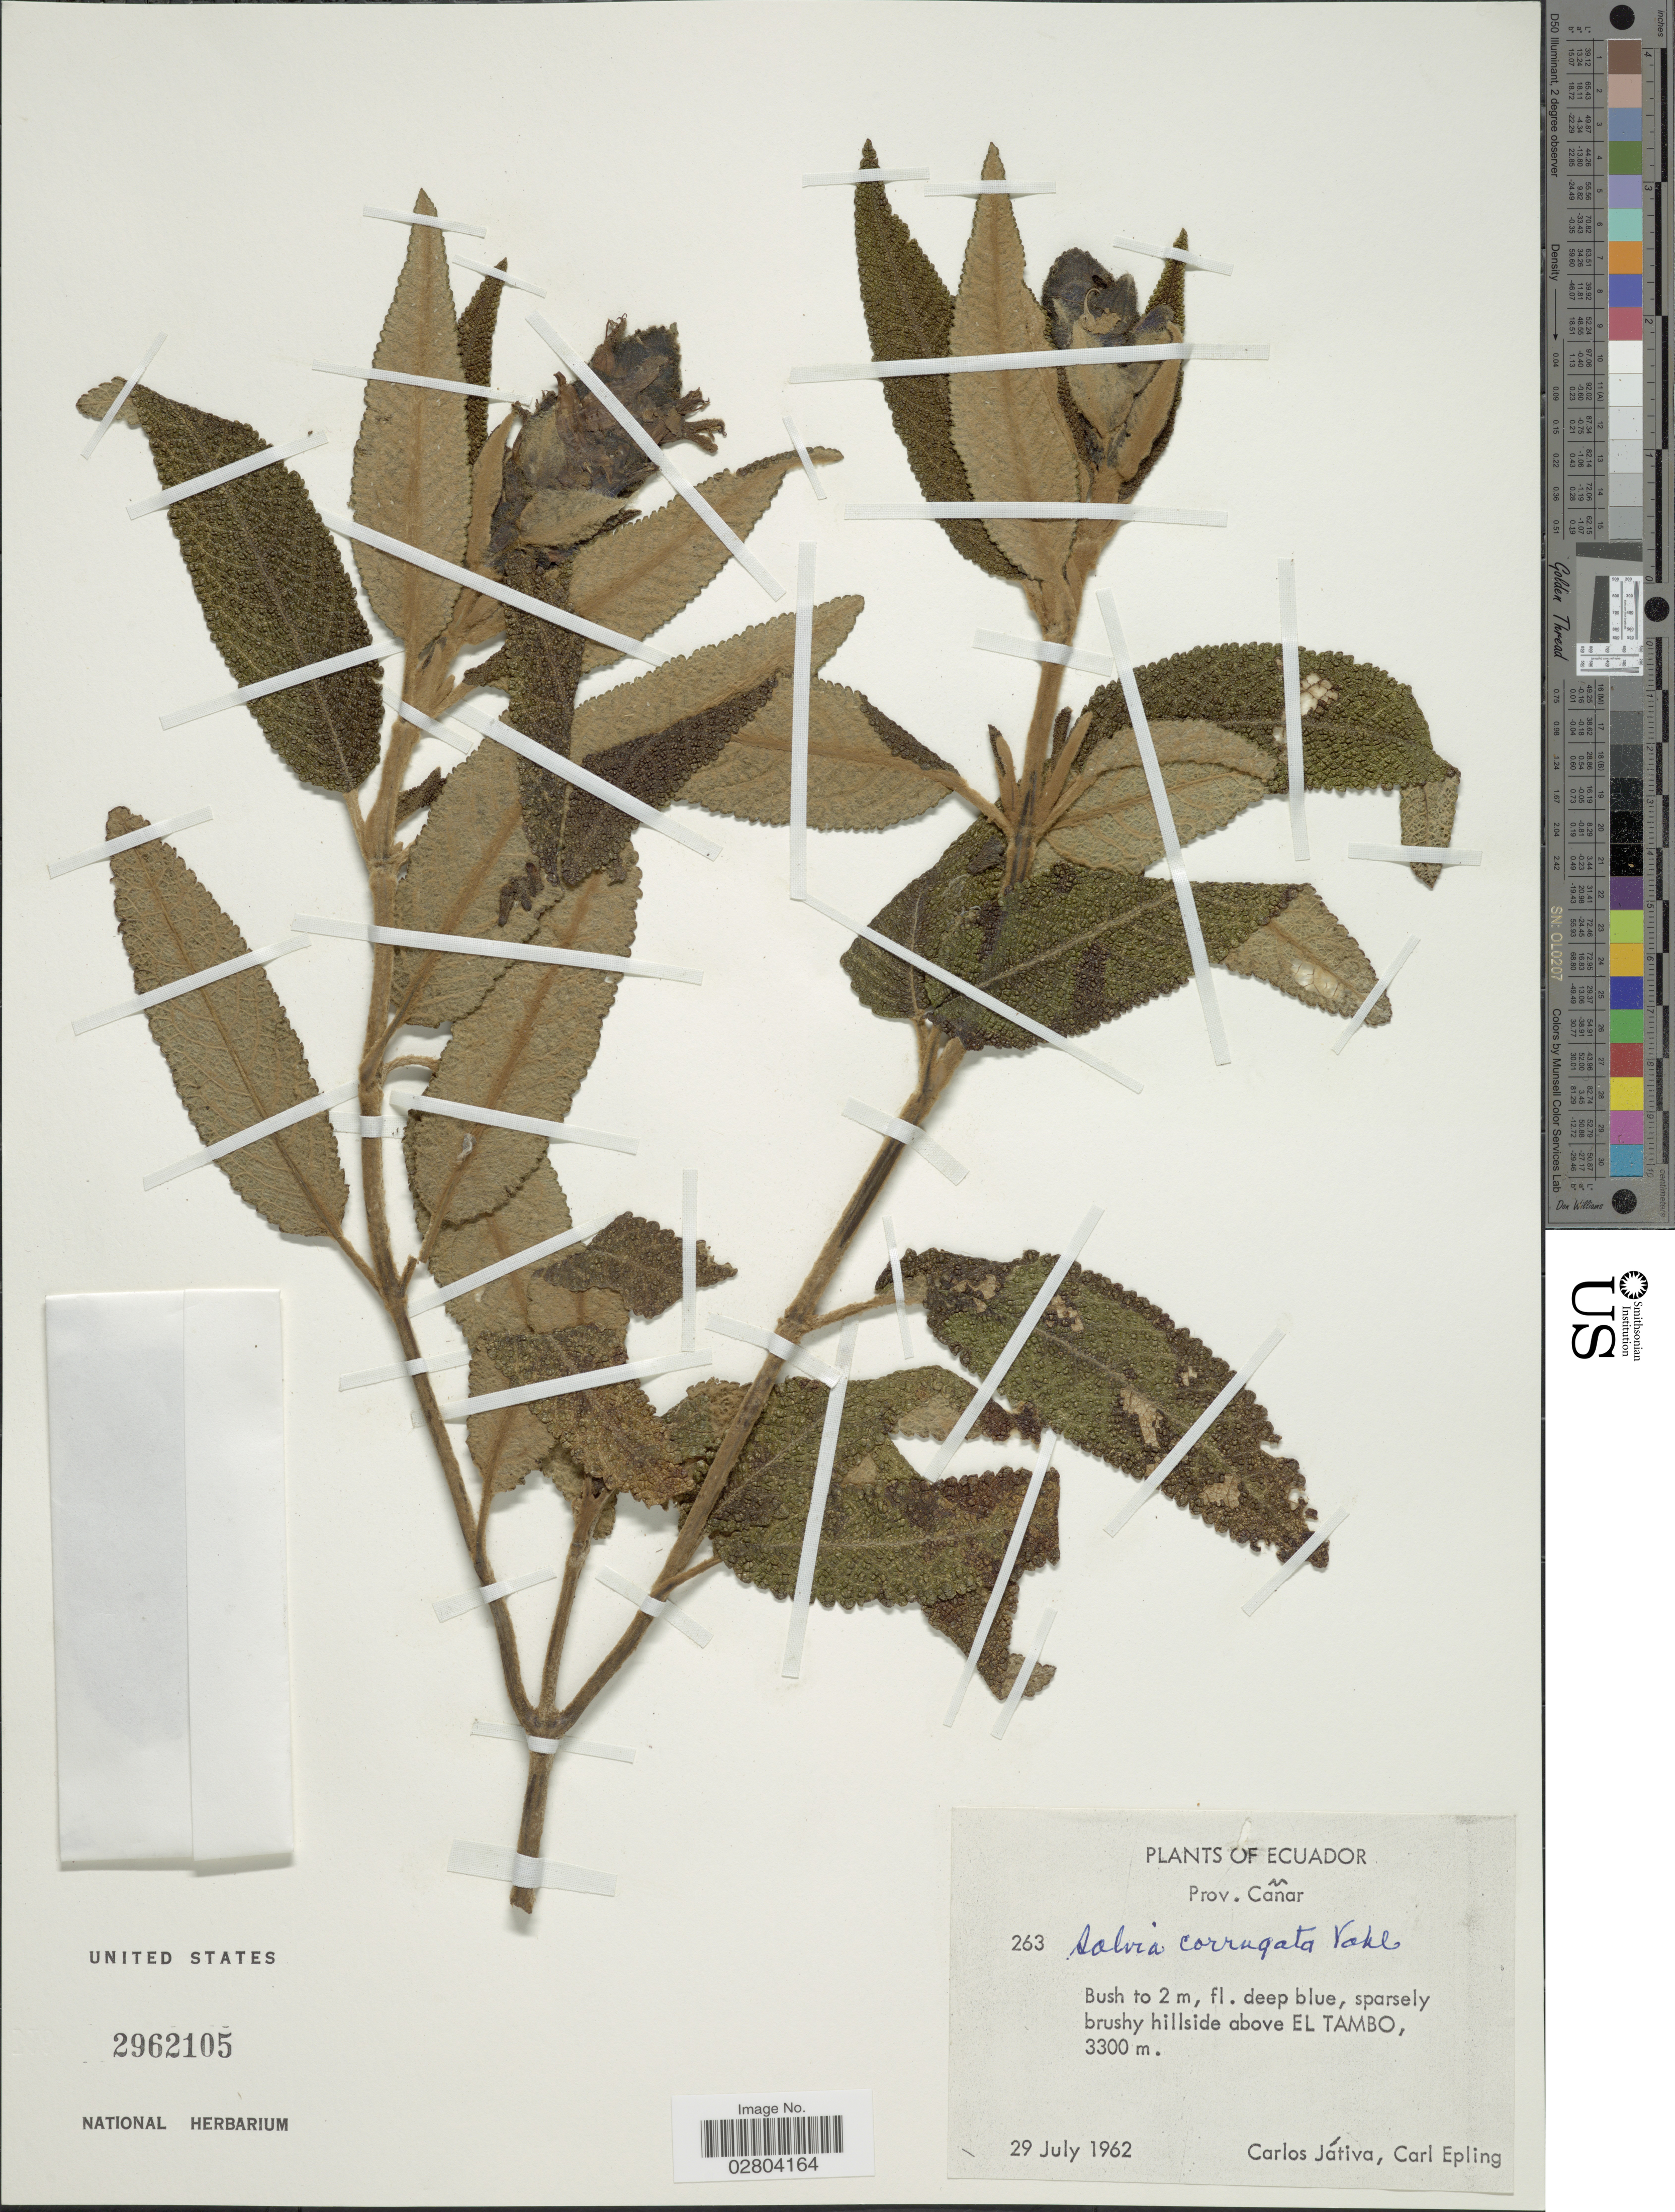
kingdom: Plantae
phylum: Tracheophyta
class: Magnoliopsida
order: Lamiales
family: Lamiaceae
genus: Salvia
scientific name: Salvia corrugata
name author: Vahl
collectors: C. D. Játiva & C. C. Epling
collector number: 263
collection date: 1962-07-29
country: Ecuador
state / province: Cañar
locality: Sparsely brushy hillside above EL TAMBO.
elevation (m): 3300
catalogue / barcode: US 2962105